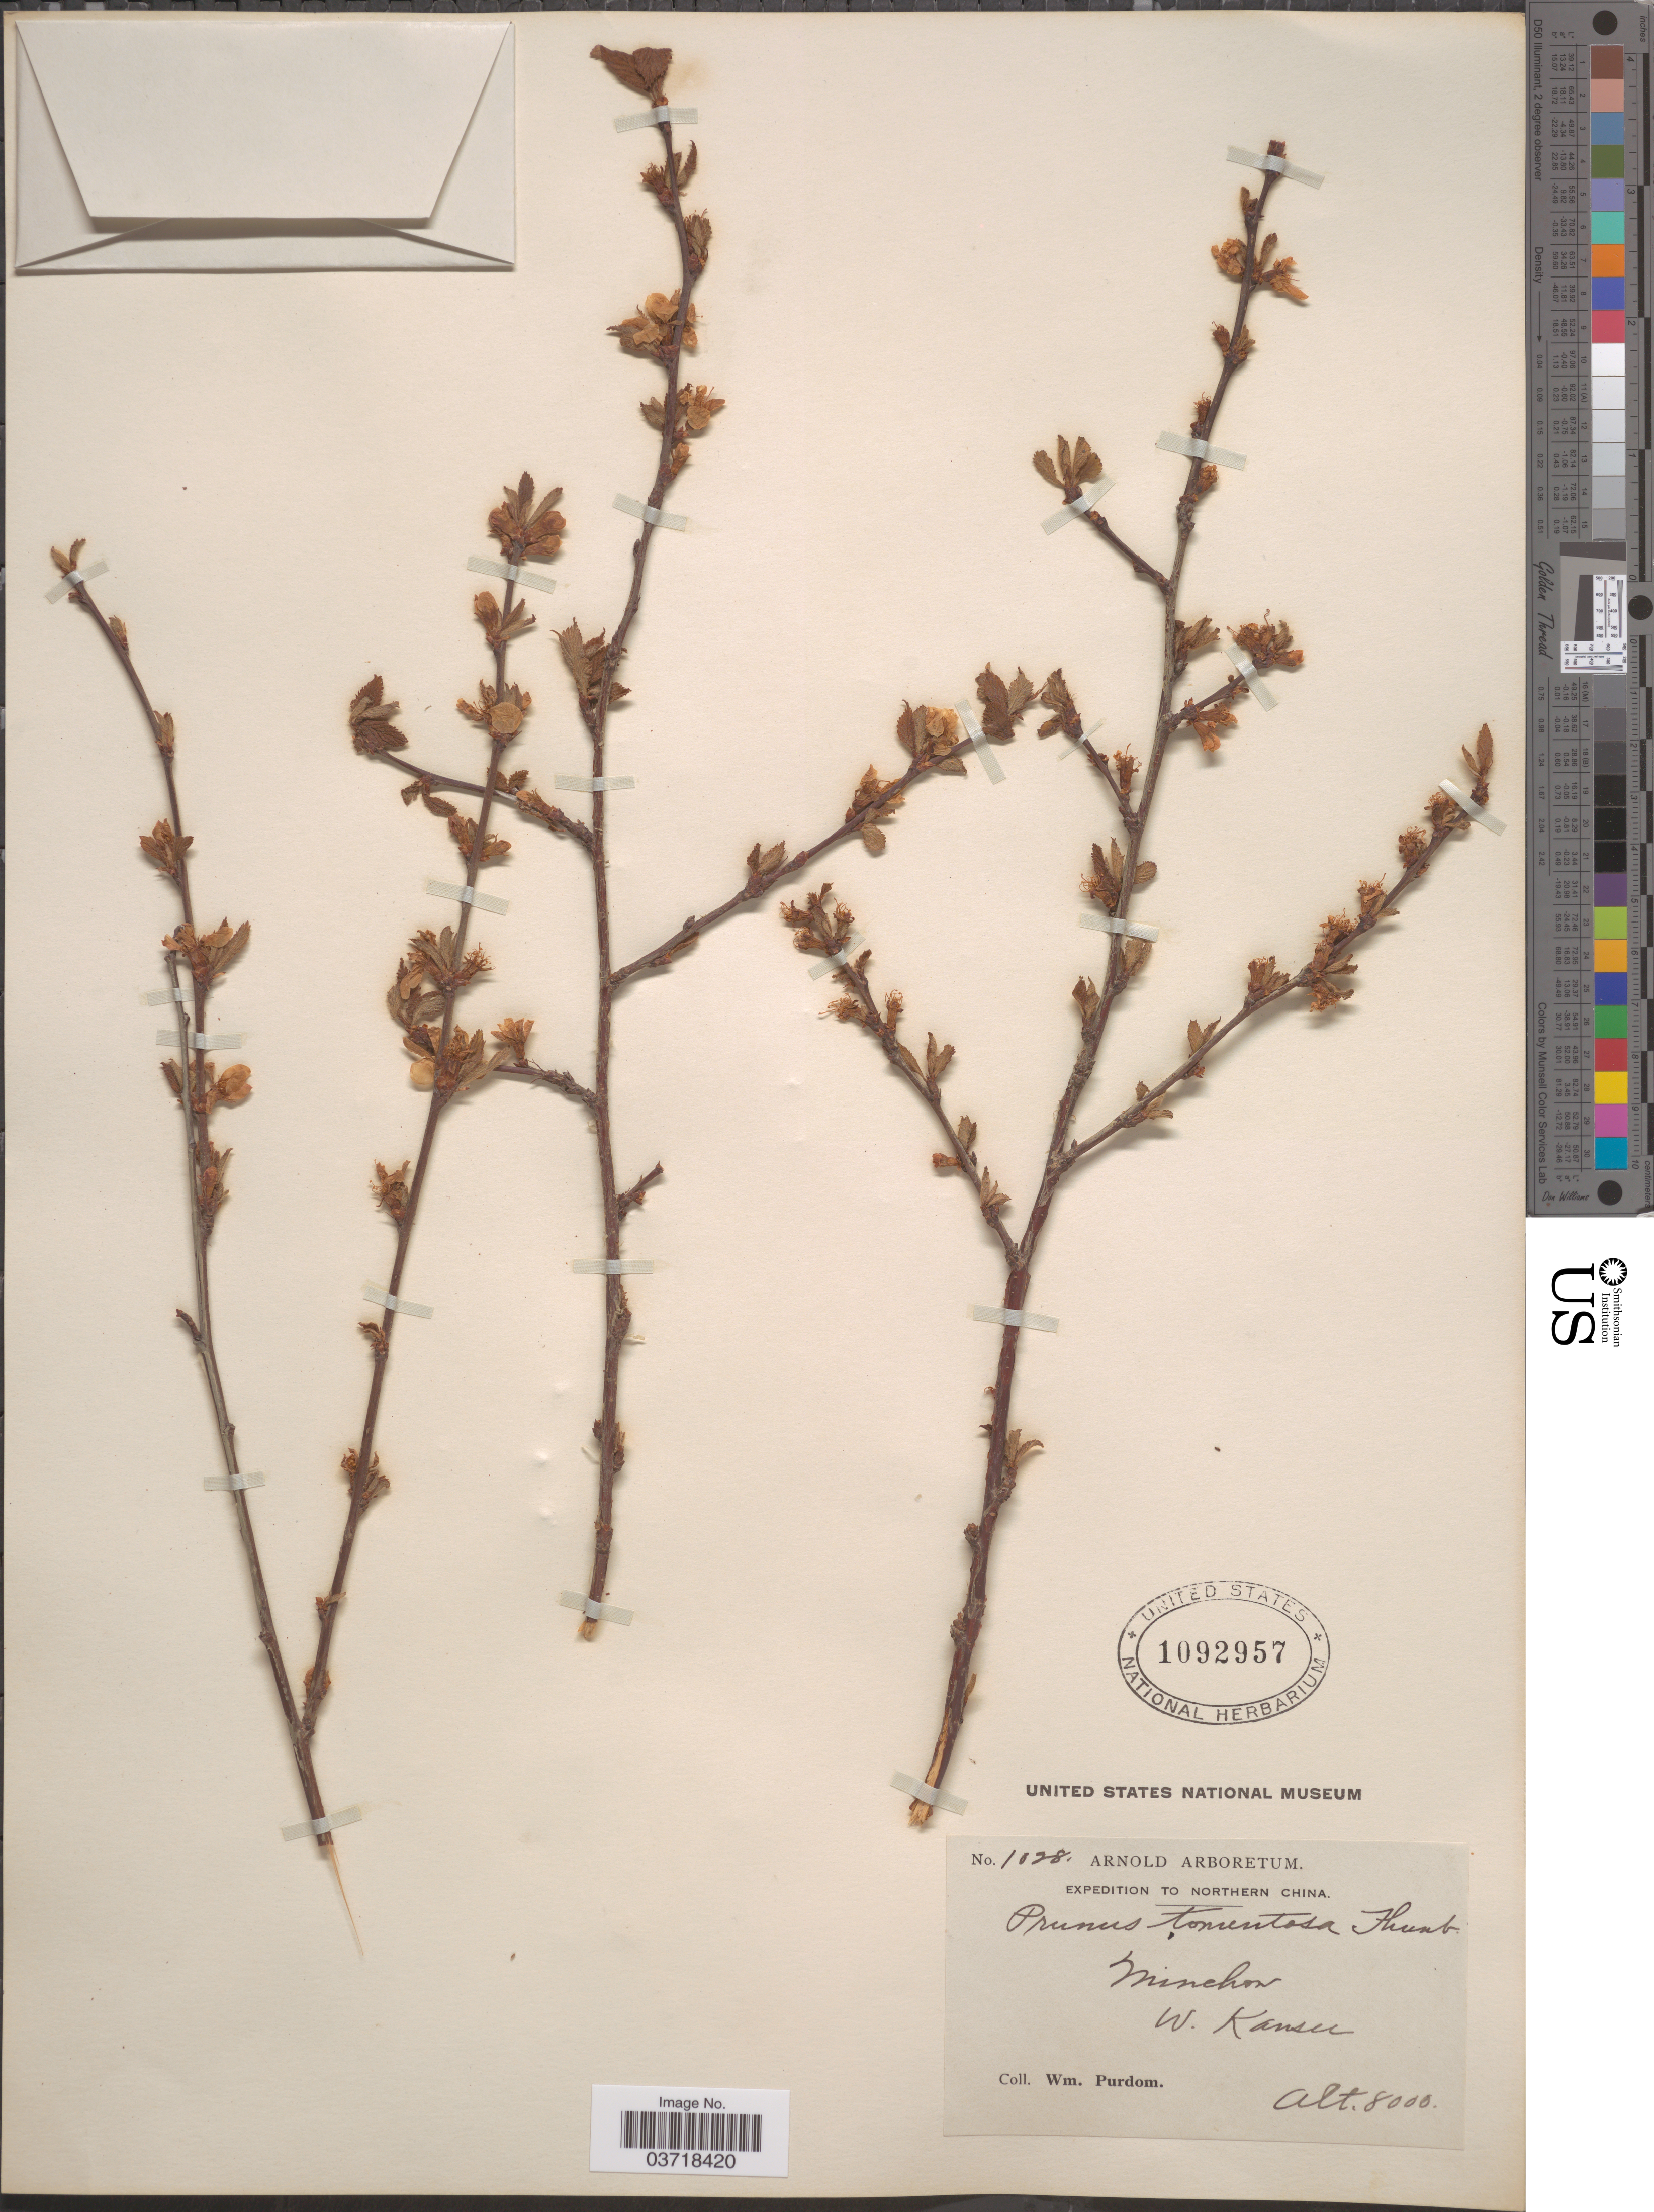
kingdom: Plantae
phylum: Tracheophyta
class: Magnoliopsida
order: Rosales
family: Rosaceae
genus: Prunus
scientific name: Prunus tomentosa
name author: Thunb.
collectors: W. Purdom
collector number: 1028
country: China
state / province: Gansu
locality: Northern China. Minchow. W. Kansu.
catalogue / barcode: US 1092957